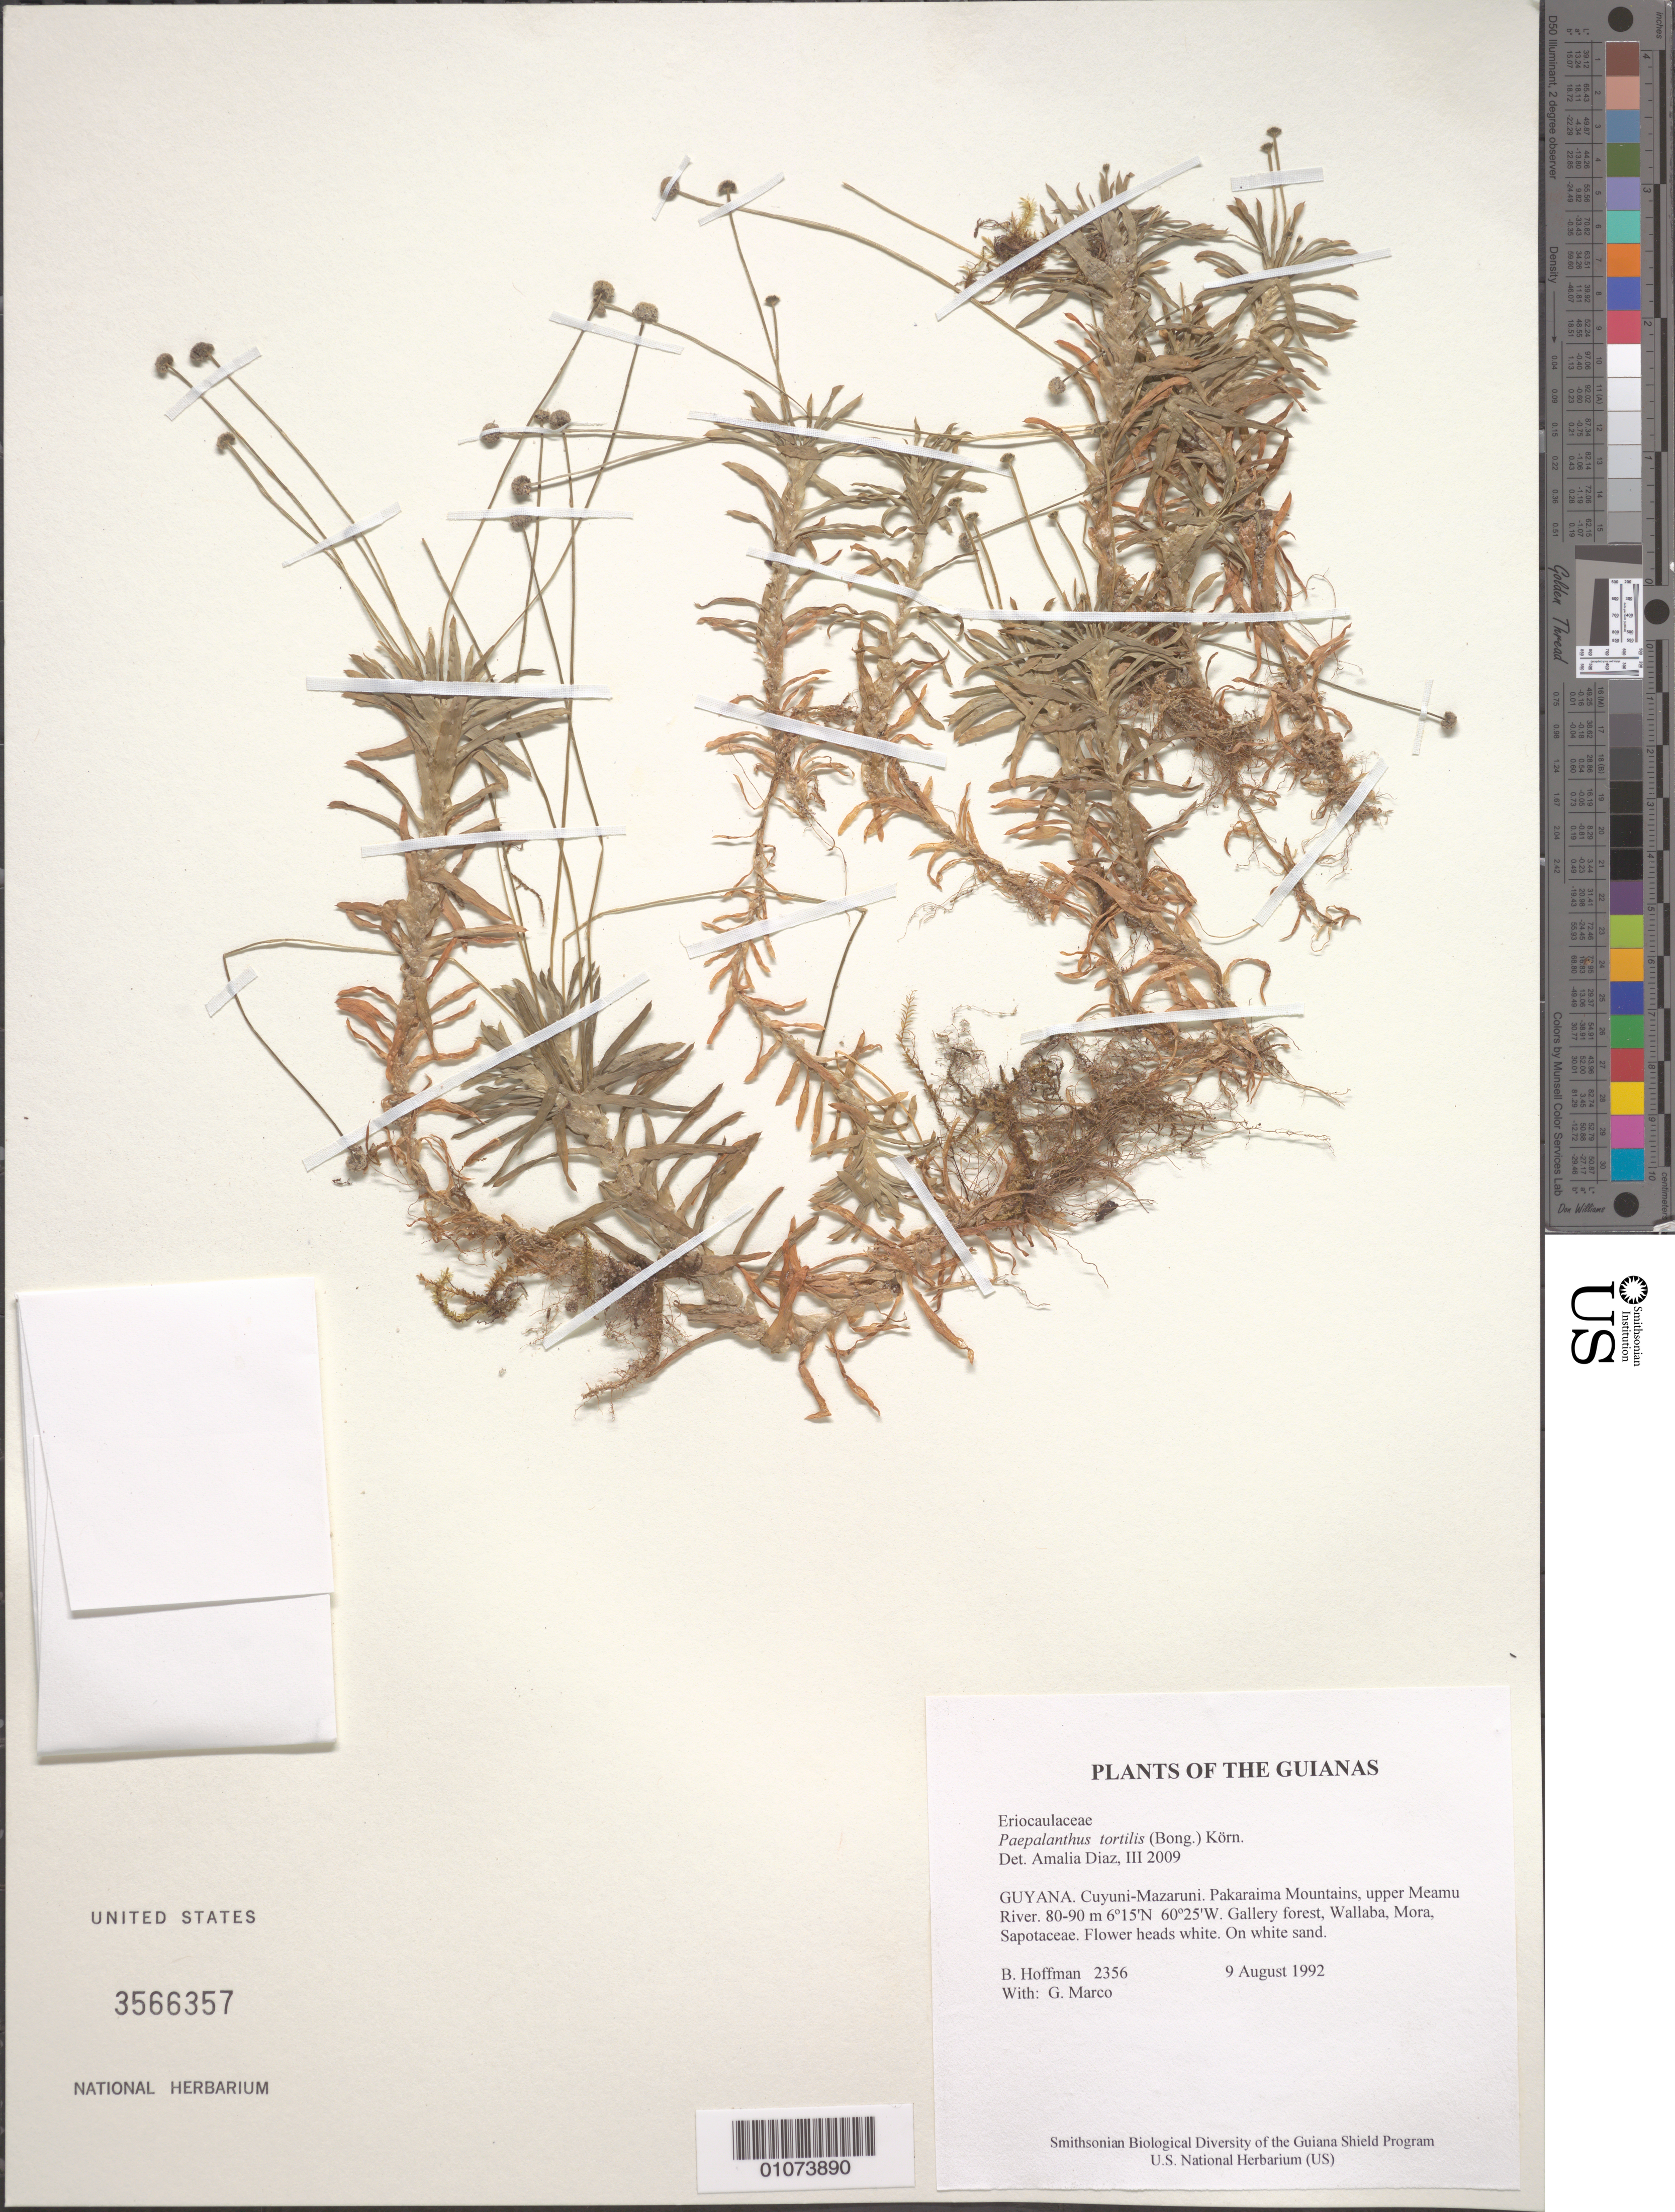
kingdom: Plantae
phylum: Tracheophyta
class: Liliopsida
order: Poales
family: Eriocaulaceae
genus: Paepalanthus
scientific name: Paepalanthus oyapockensis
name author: Herzog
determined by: Hensold, N.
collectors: B. Hoffman & G. Marco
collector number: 2356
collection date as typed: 9 August 1992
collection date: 1992-08-09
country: Guyana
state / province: Cuyuni-Mazaruni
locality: Pakaraima Mountains, upper Meamu River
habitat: Gallery forest, Wallaba, Mora, Sapotaceae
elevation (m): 80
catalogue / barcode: US 3566357